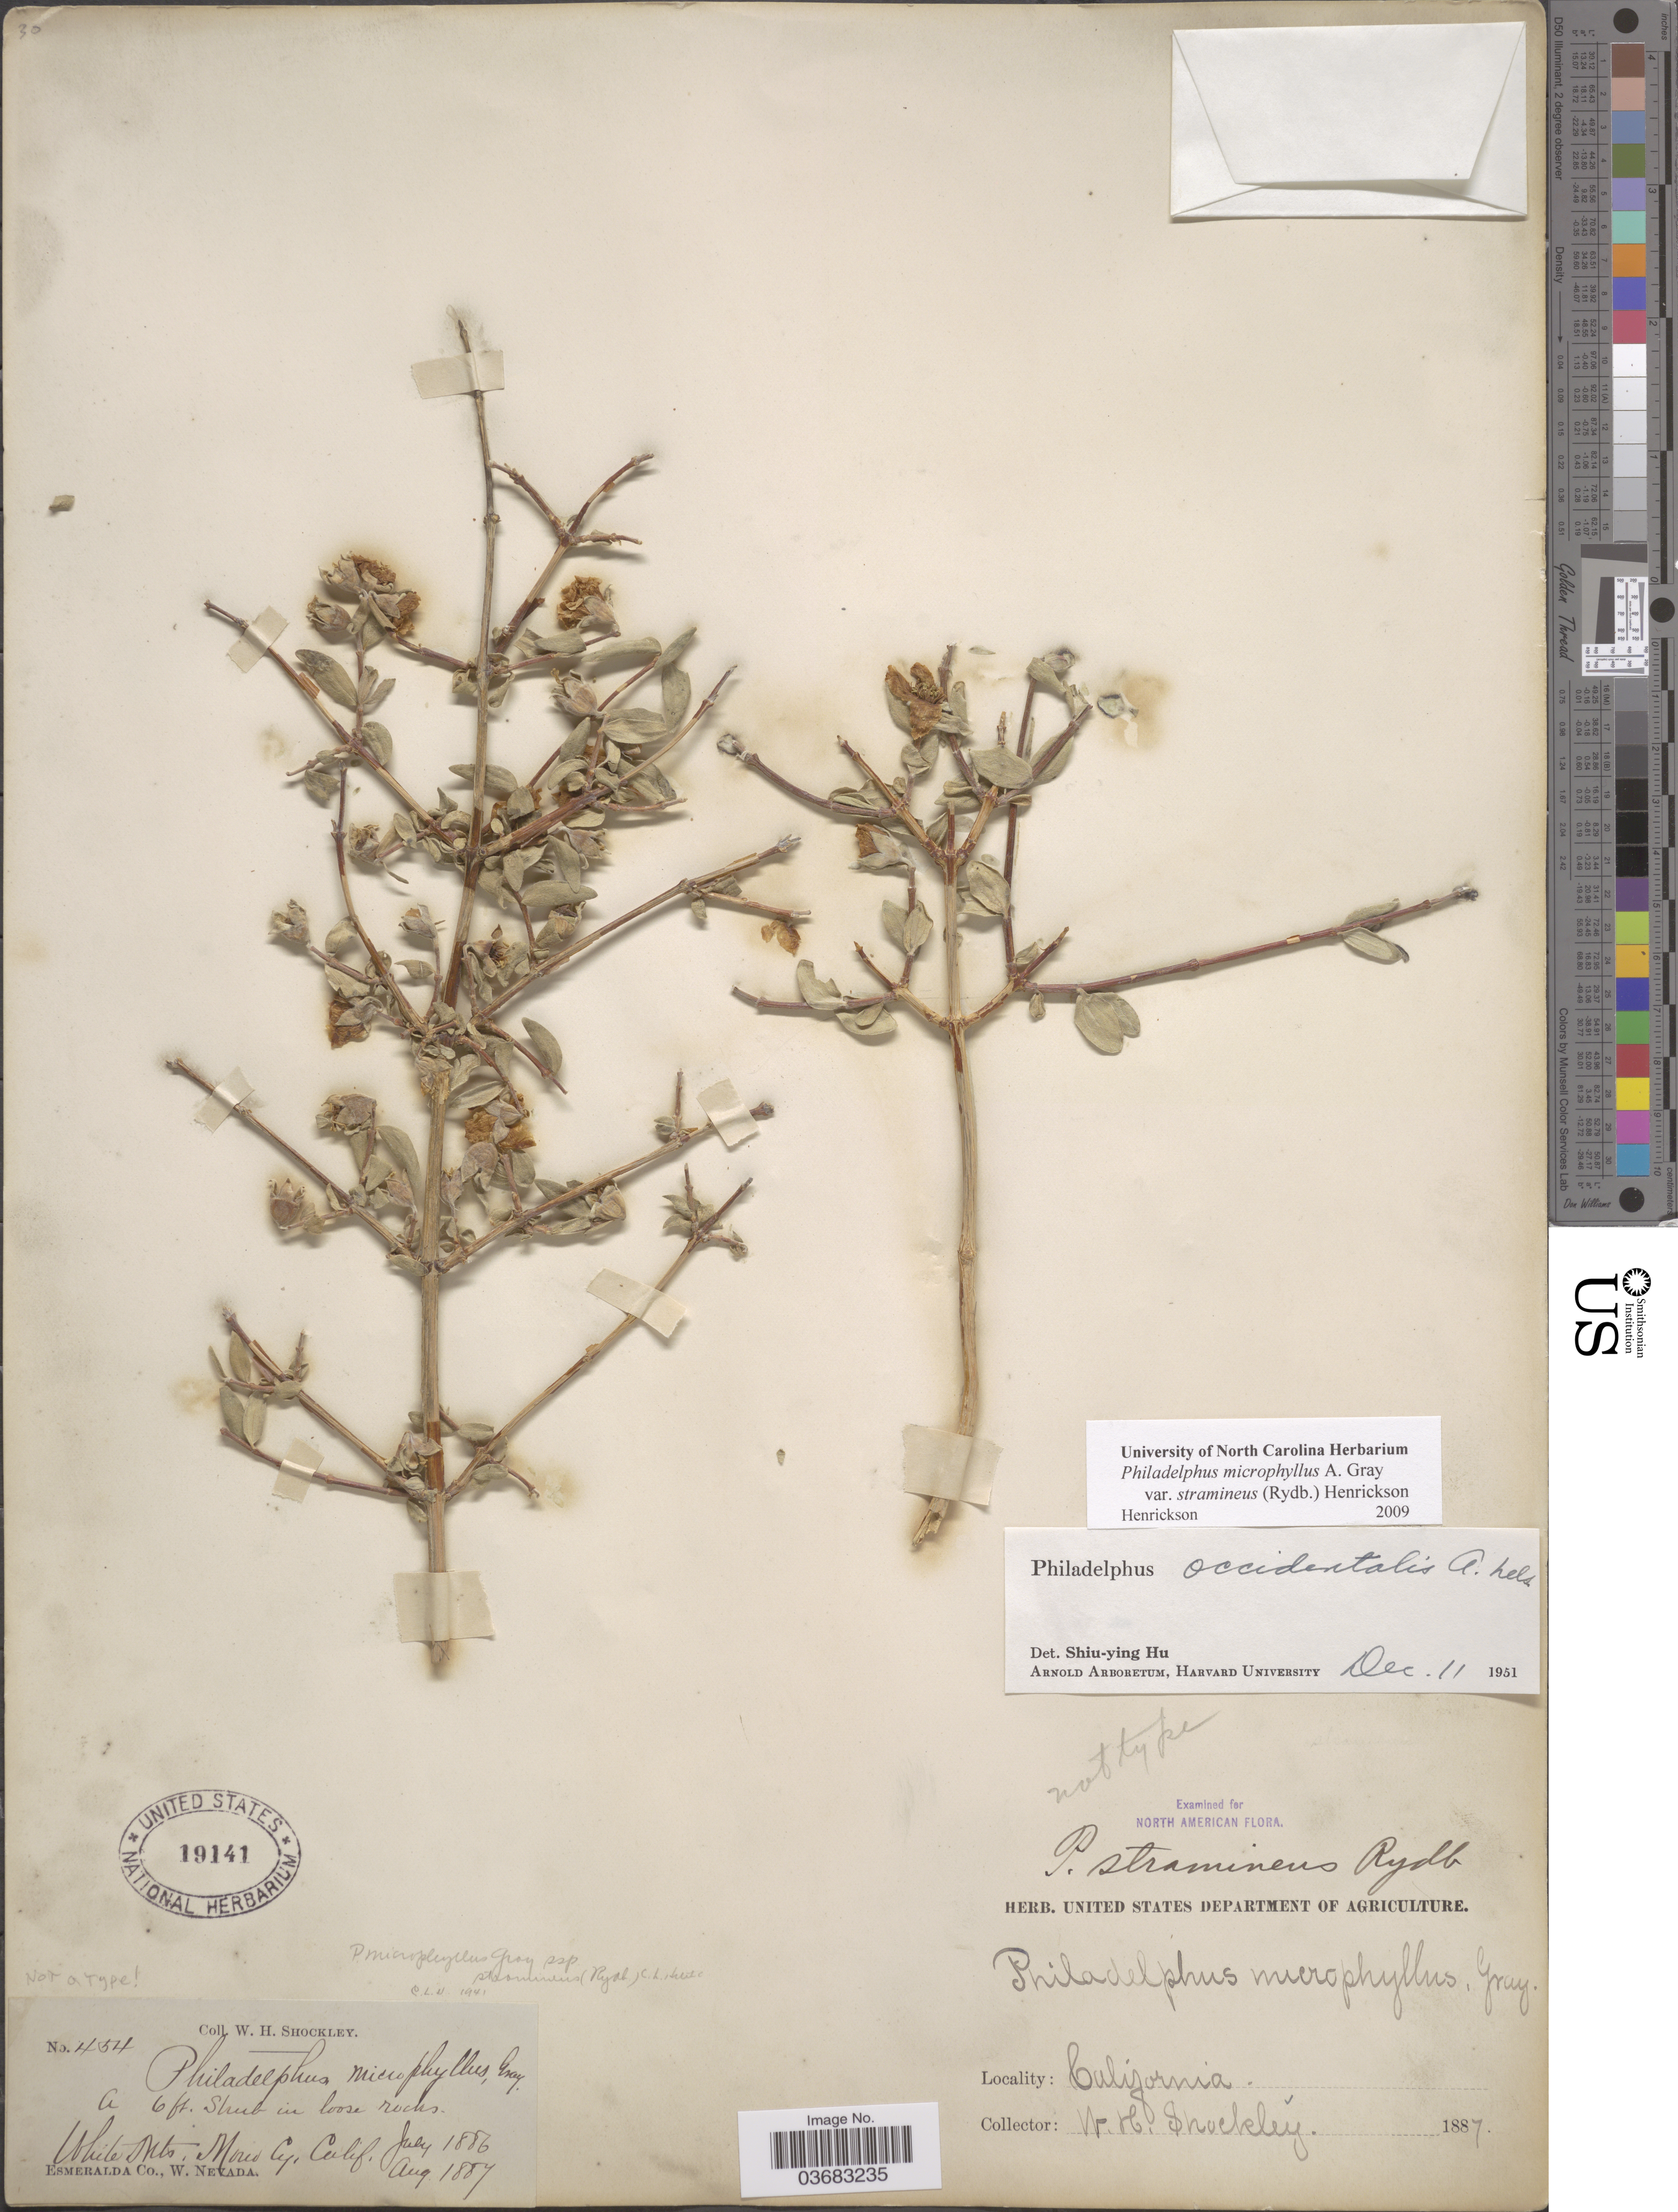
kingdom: Plantae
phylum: Tracheophyta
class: Magnoliopsida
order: Cornales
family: Hydrangeaceae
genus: Philadelphus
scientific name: Philadelphus microphyllus var. stramineus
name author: (Rydb.) Henrickson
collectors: W. Shockley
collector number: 454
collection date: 1886-07/1887-08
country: United States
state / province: California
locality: White Mts. Mono Cy.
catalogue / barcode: US 19141